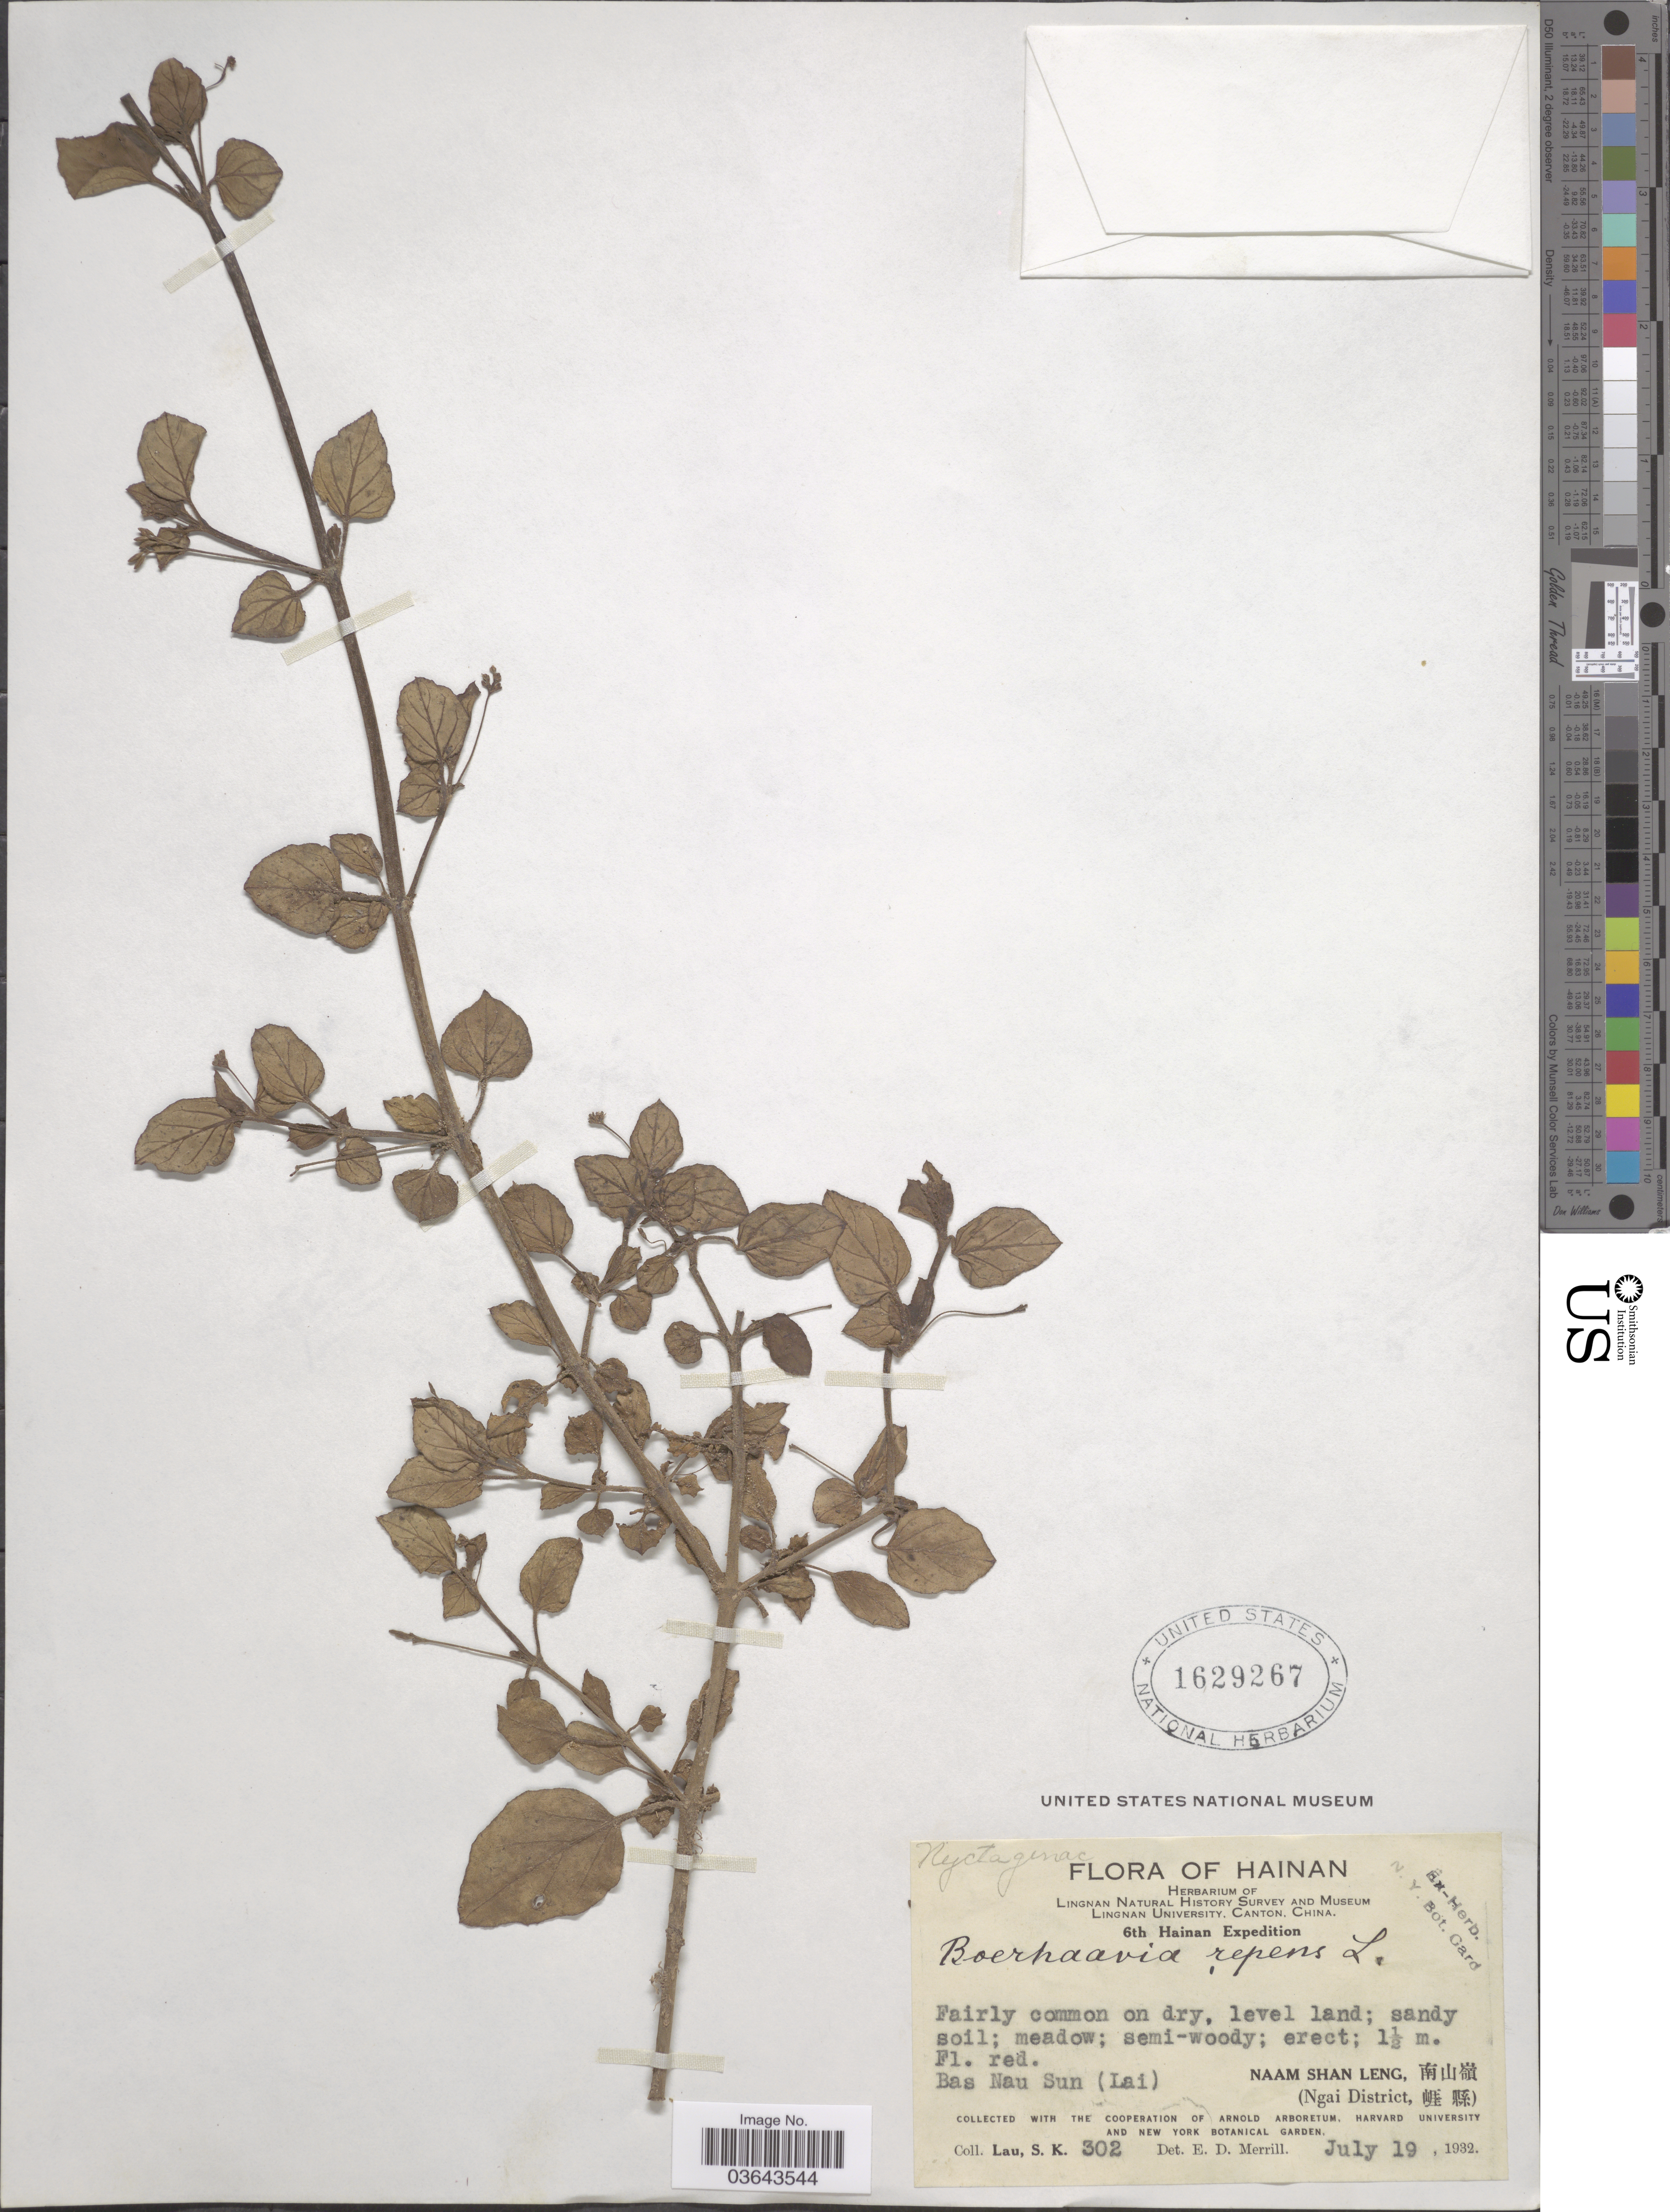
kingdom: Plantae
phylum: Tracheophyta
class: Magnoliopsida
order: Caryophyllales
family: Nyctaginaceae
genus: Boerhavia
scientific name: Boerhavia repens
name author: L.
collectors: S. K. Lau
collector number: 302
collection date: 1932-07-19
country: China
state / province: Hainan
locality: Baau Sun (La. Naam Shan Leng (Ngai District.)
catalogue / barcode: US 1629267